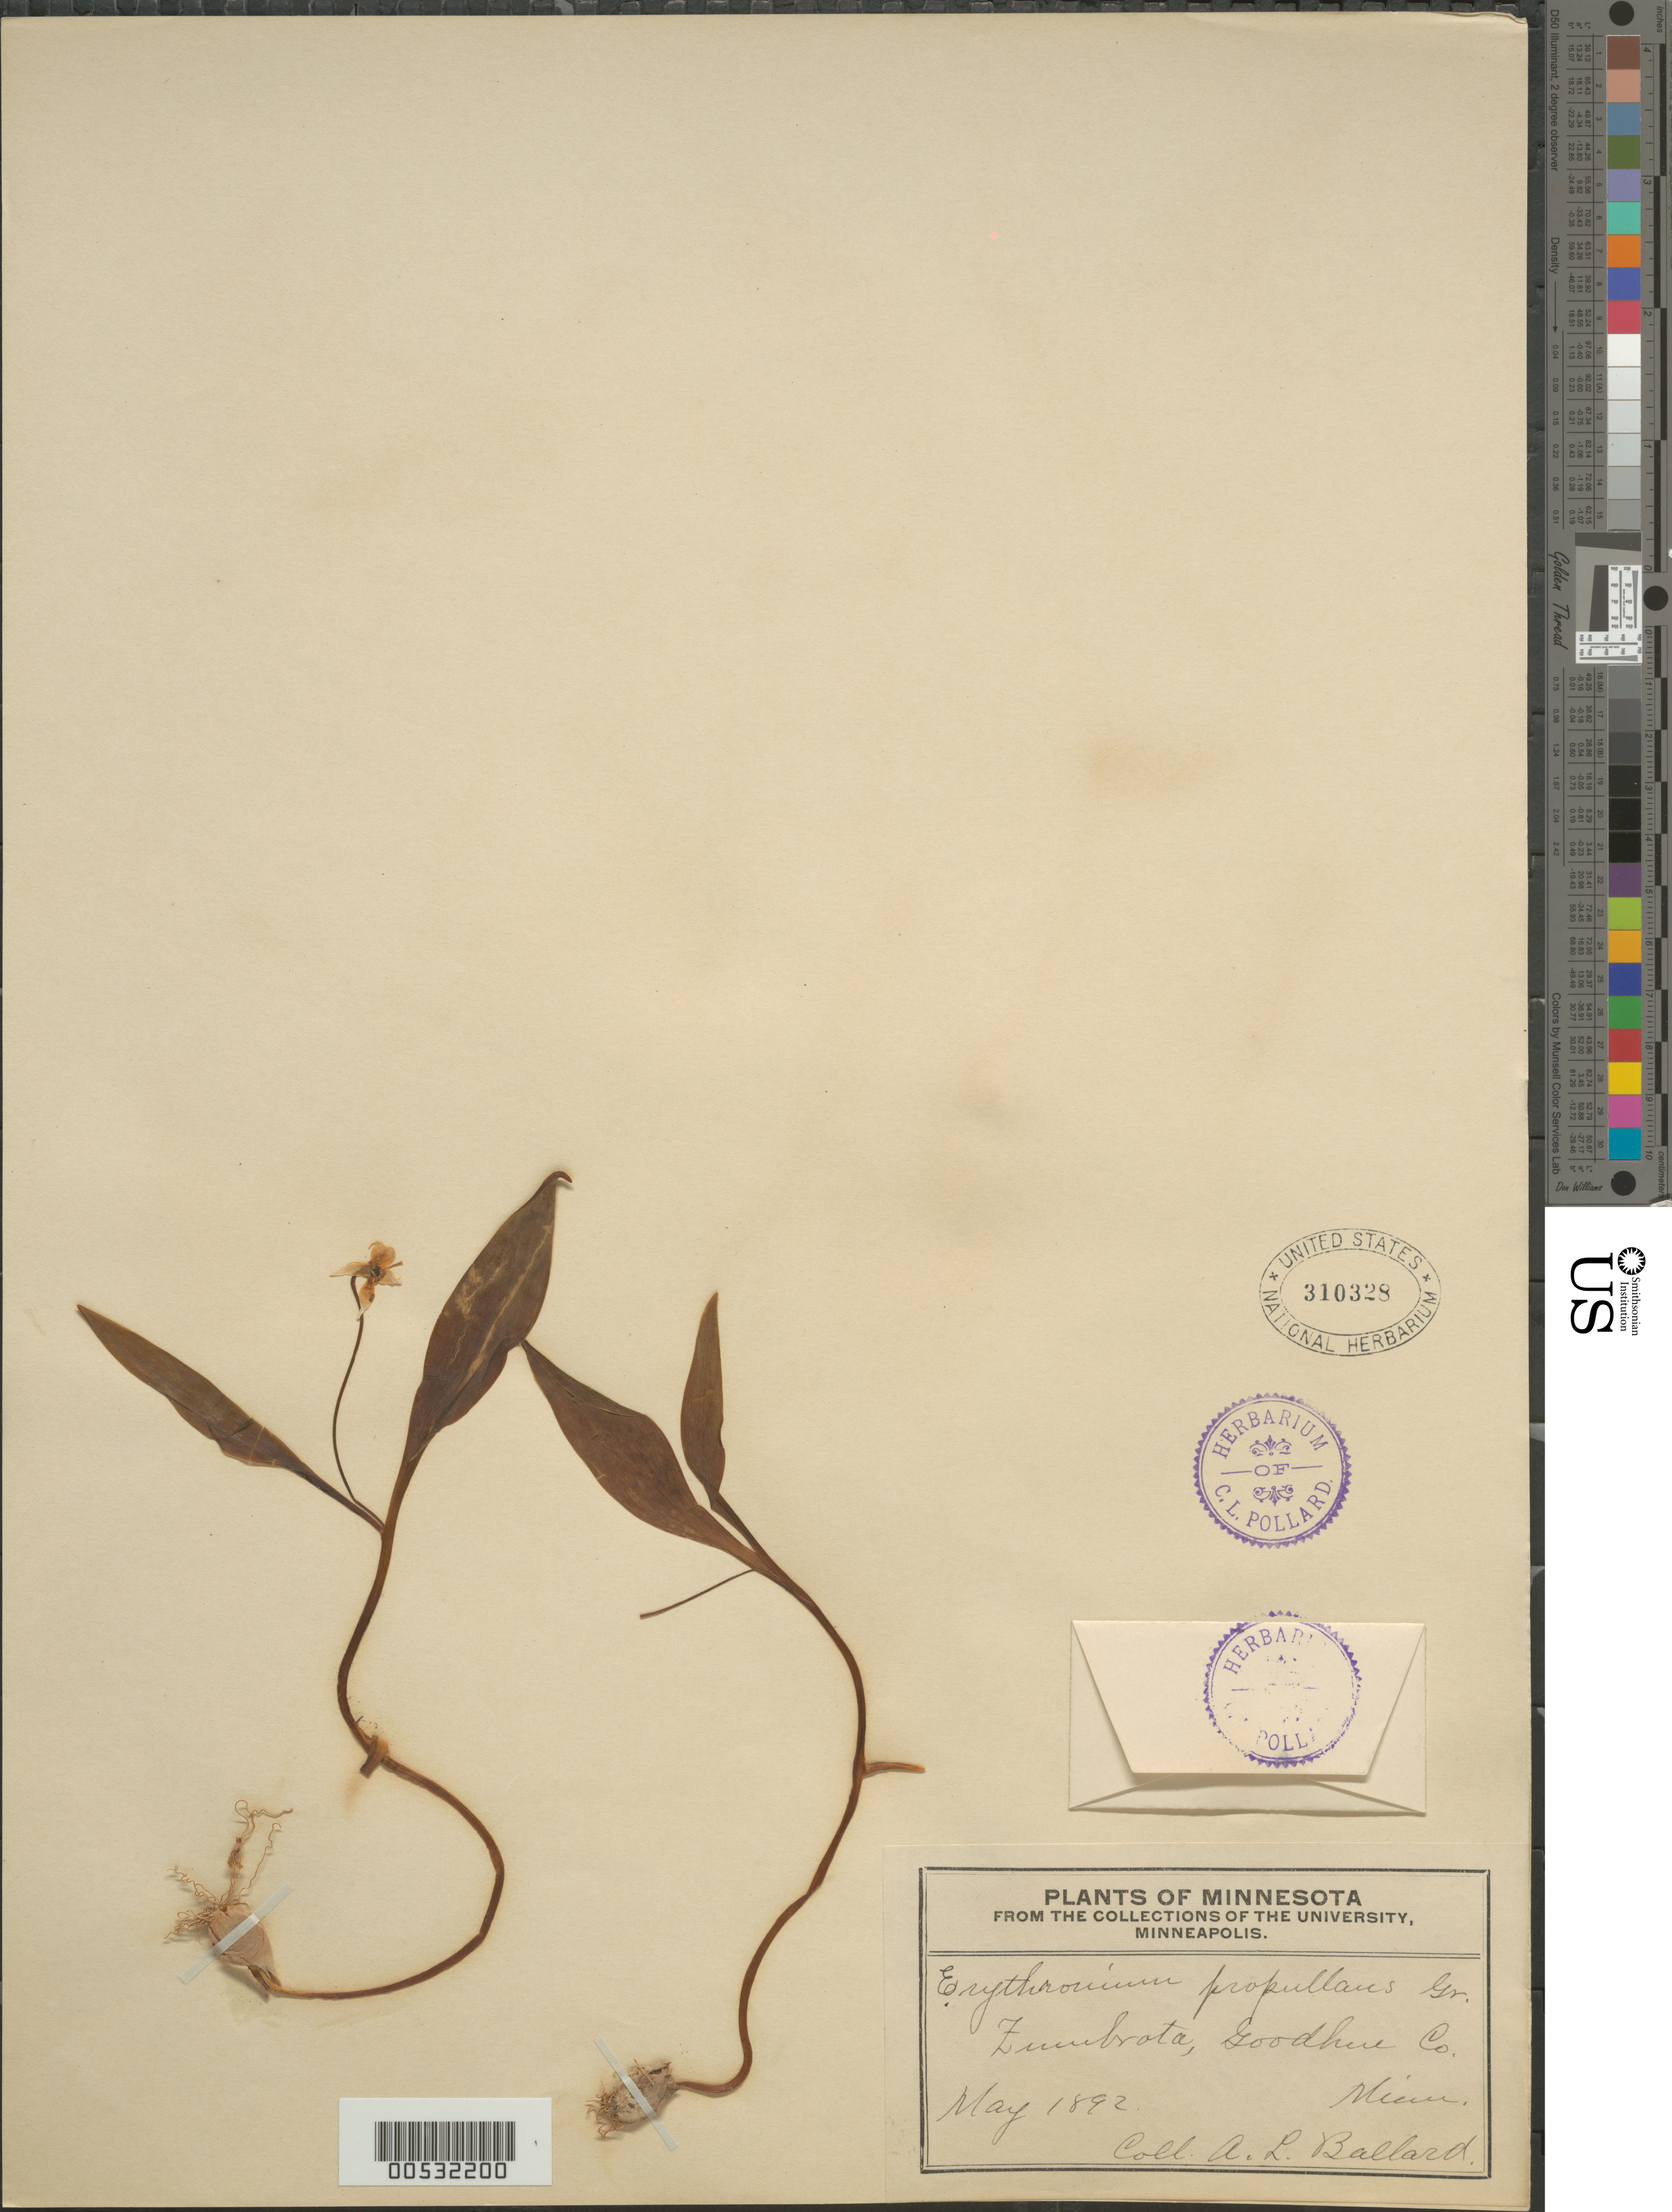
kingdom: Plantae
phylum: Tracheophyta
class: Liliopsida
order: Liliales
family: Liliaceae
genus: Erythronium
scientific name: Erythronium propullans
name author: A. Gray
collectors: A. L. Ballard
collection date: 1892-05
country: United States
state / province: Minnesota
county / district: Goodhue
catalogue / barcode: US 310328